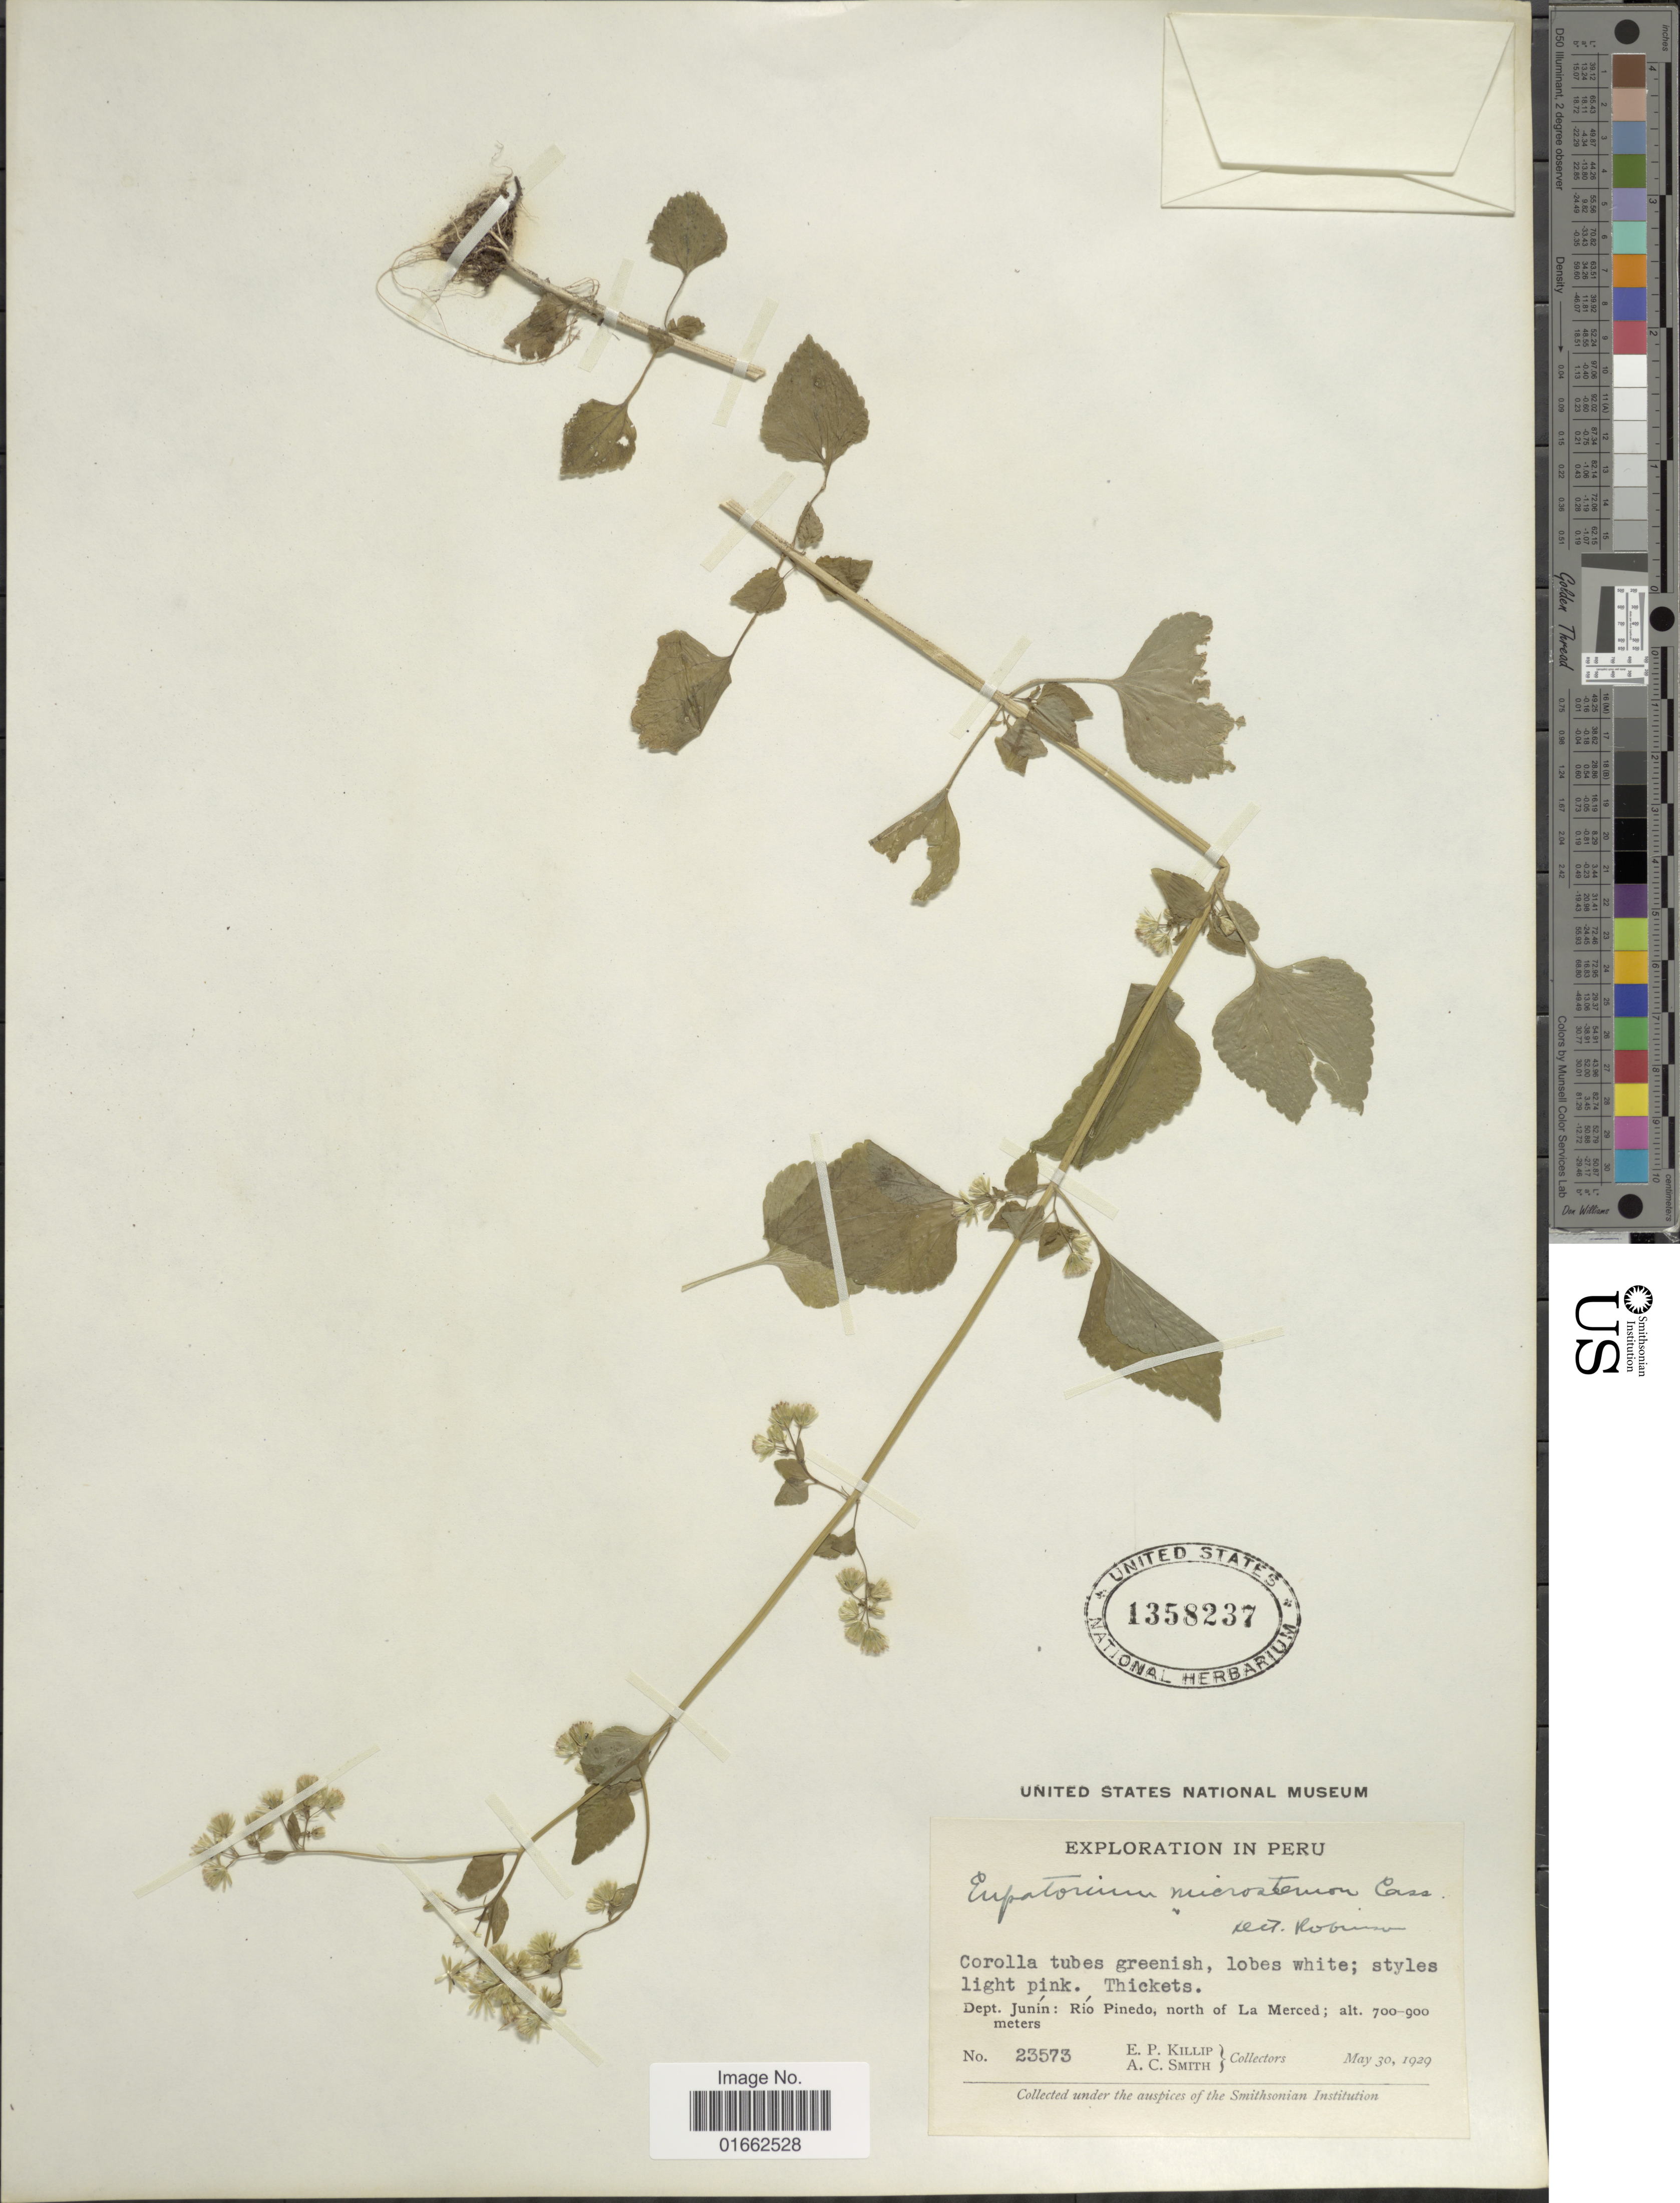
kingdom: Plantae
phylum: Tracheophyta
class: Magnoliopsida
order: Asterales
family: Asteraceae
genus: Fleischmannia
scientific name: Fleischmannia microstemon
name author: (Cass.) R.M. King & H. Rob.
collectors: E. P. Killip & A. C. Smith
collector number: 23573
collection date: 1929-05-30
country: Peru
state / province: Junín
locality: Dept. Junín: Río Pinedo, north of La Merced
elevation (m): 700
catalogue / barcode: US 1358237